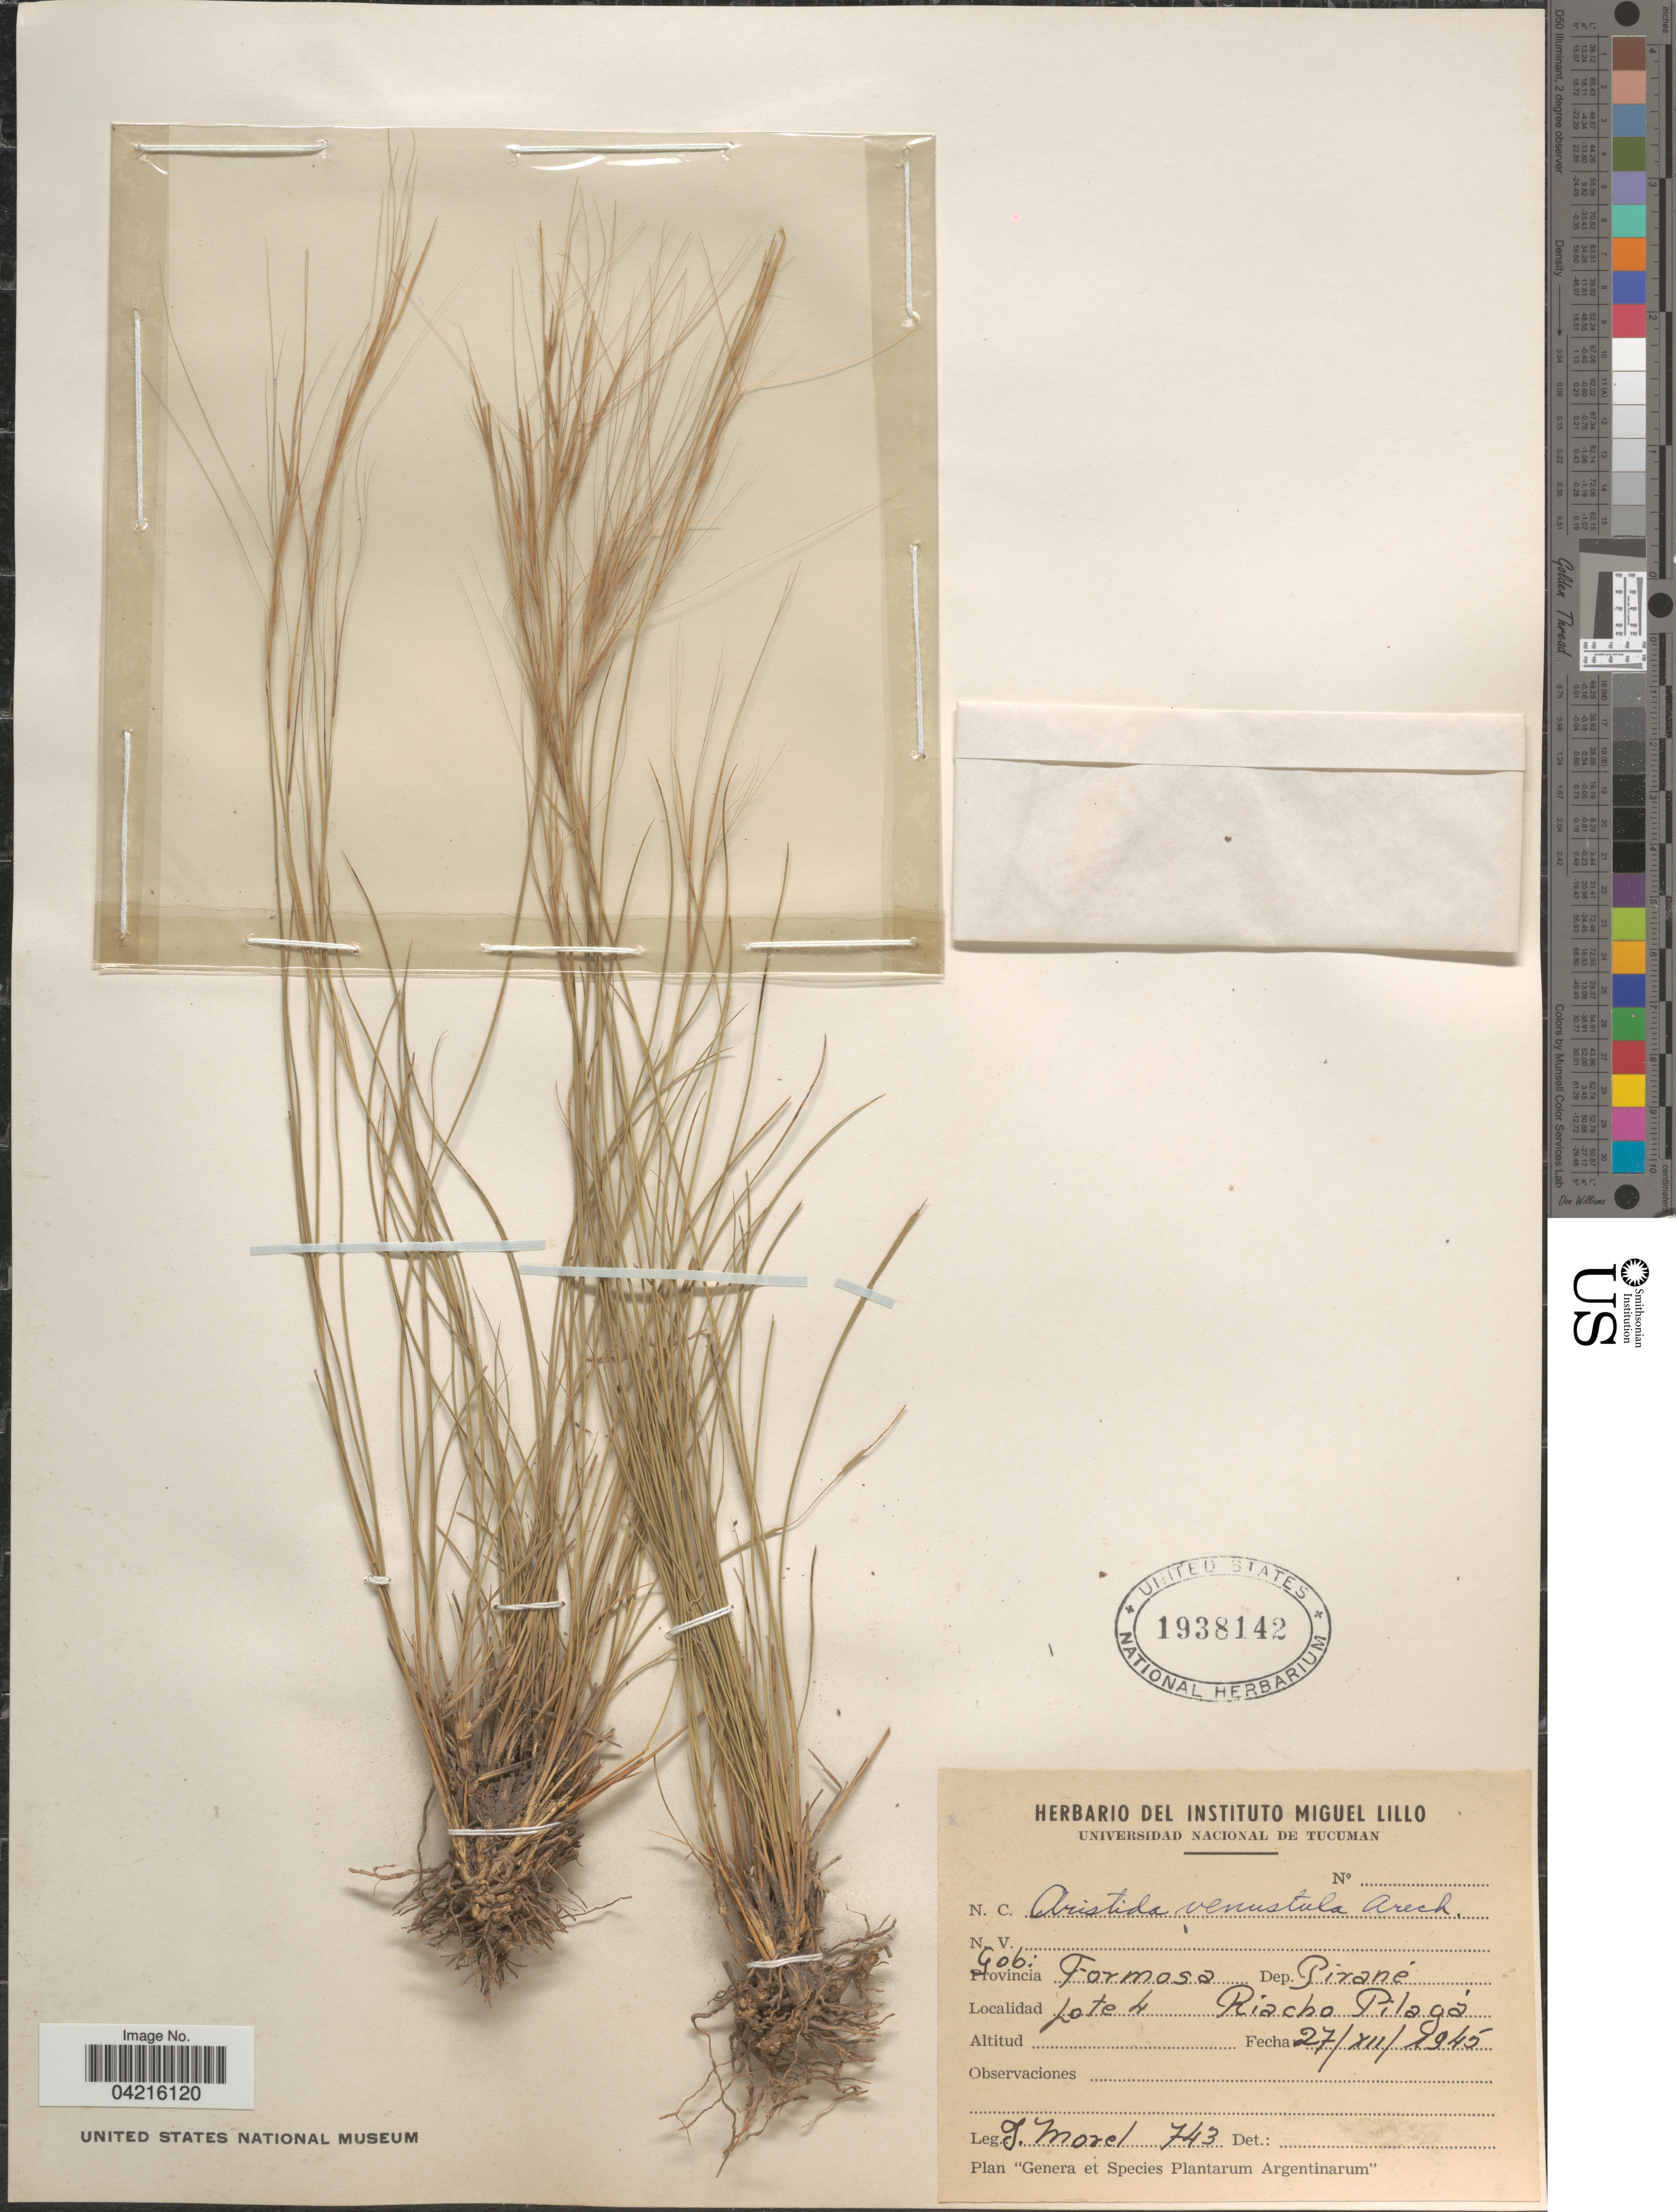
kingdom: Plantae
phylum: Tracheophyta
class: Liliopsida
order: Poales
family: Poaceae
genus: Aristida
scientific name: Aristida venustula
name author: Arechav.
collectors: I. Morel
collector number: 743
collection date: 1945-12-27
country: Argentina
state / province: Formosa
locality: Gob. Formosa. Dep. Pirané. Lote 4 Riacho Pilagá.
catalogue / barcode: US 1938142